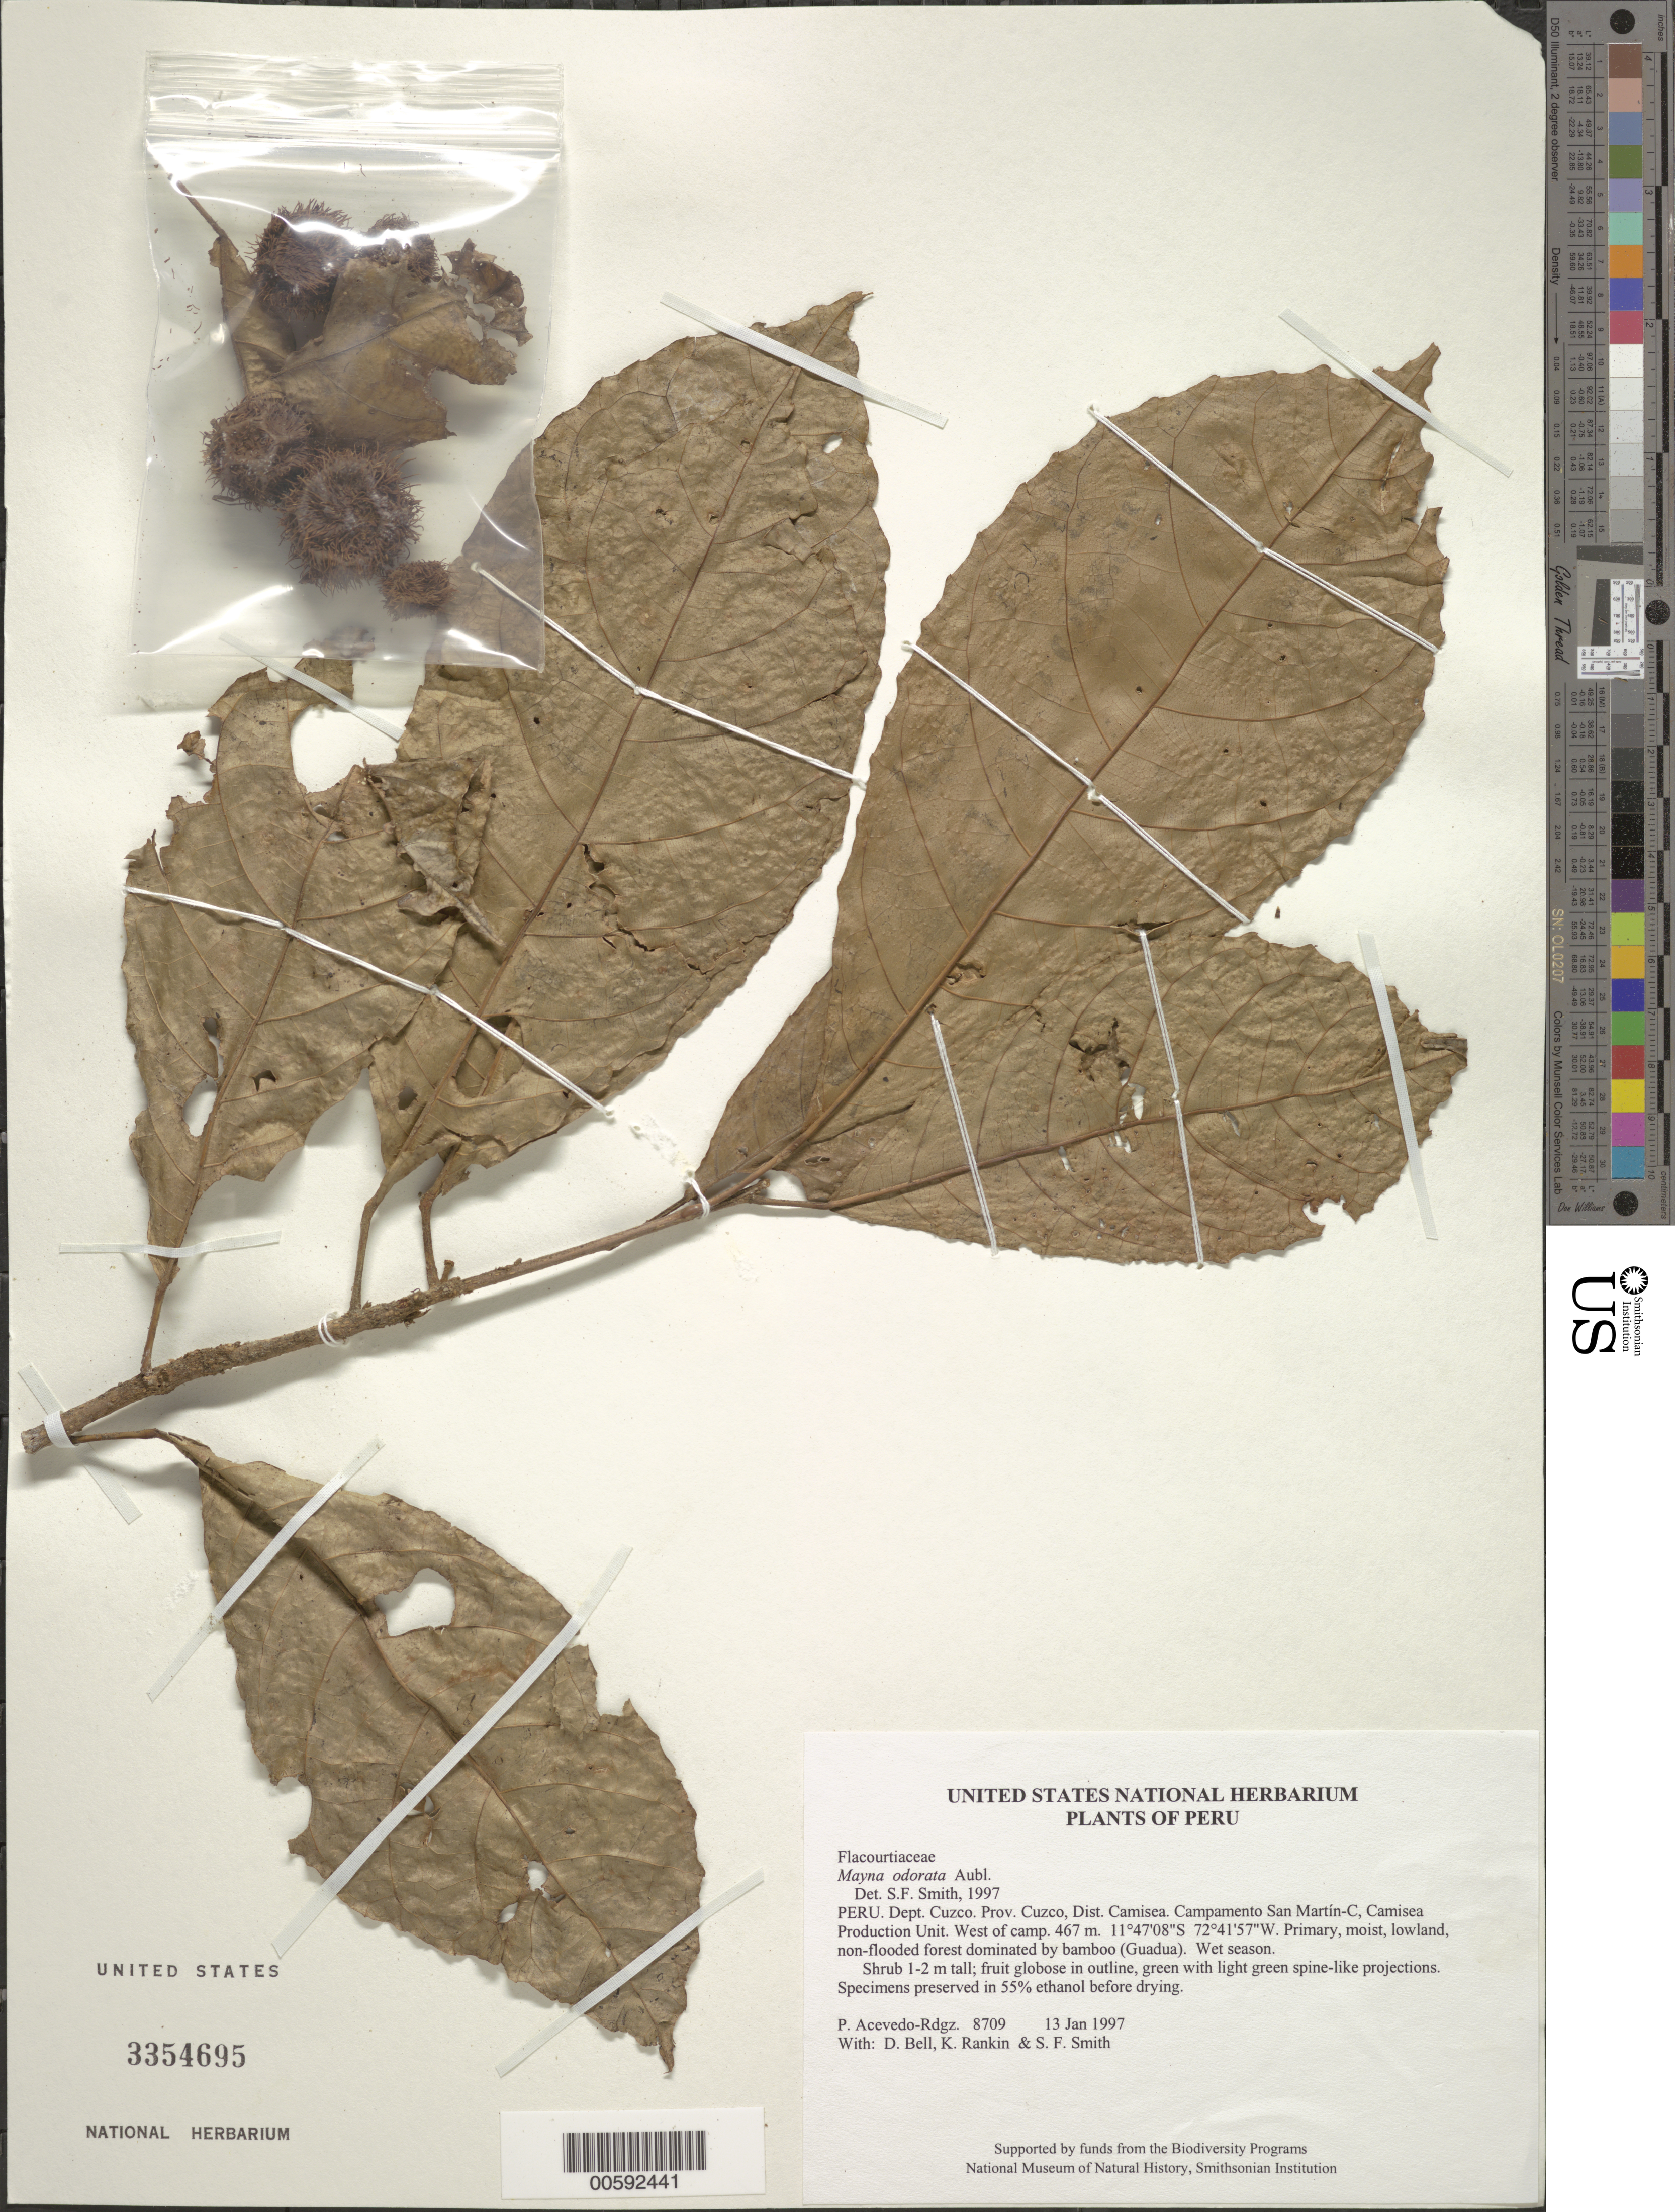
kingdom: Plantae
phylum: Tracheophyta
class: Magnoliopsida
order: Malpighiales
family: Achariaceae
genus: Mayna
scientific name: Mayna odorata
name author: Aubl.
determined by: Smith, Stephen F., (US), NMNH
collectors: P. Acevedo-Rodr., D. A. Bell, K. B. Rankin & S.F. Smith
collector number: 8709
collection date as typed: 13 Jan 1997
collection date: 1997-01-13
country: Peru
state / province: Cusco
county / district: Cusco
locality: Districto Camisea, Campamento San Martín-C, Camisea Production Unit. West of camp.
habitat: Primary, moist, lowland, non-flooded forest dominated by bamboo (Guadua). Wet season.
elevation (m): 467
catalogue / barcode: US 3354695